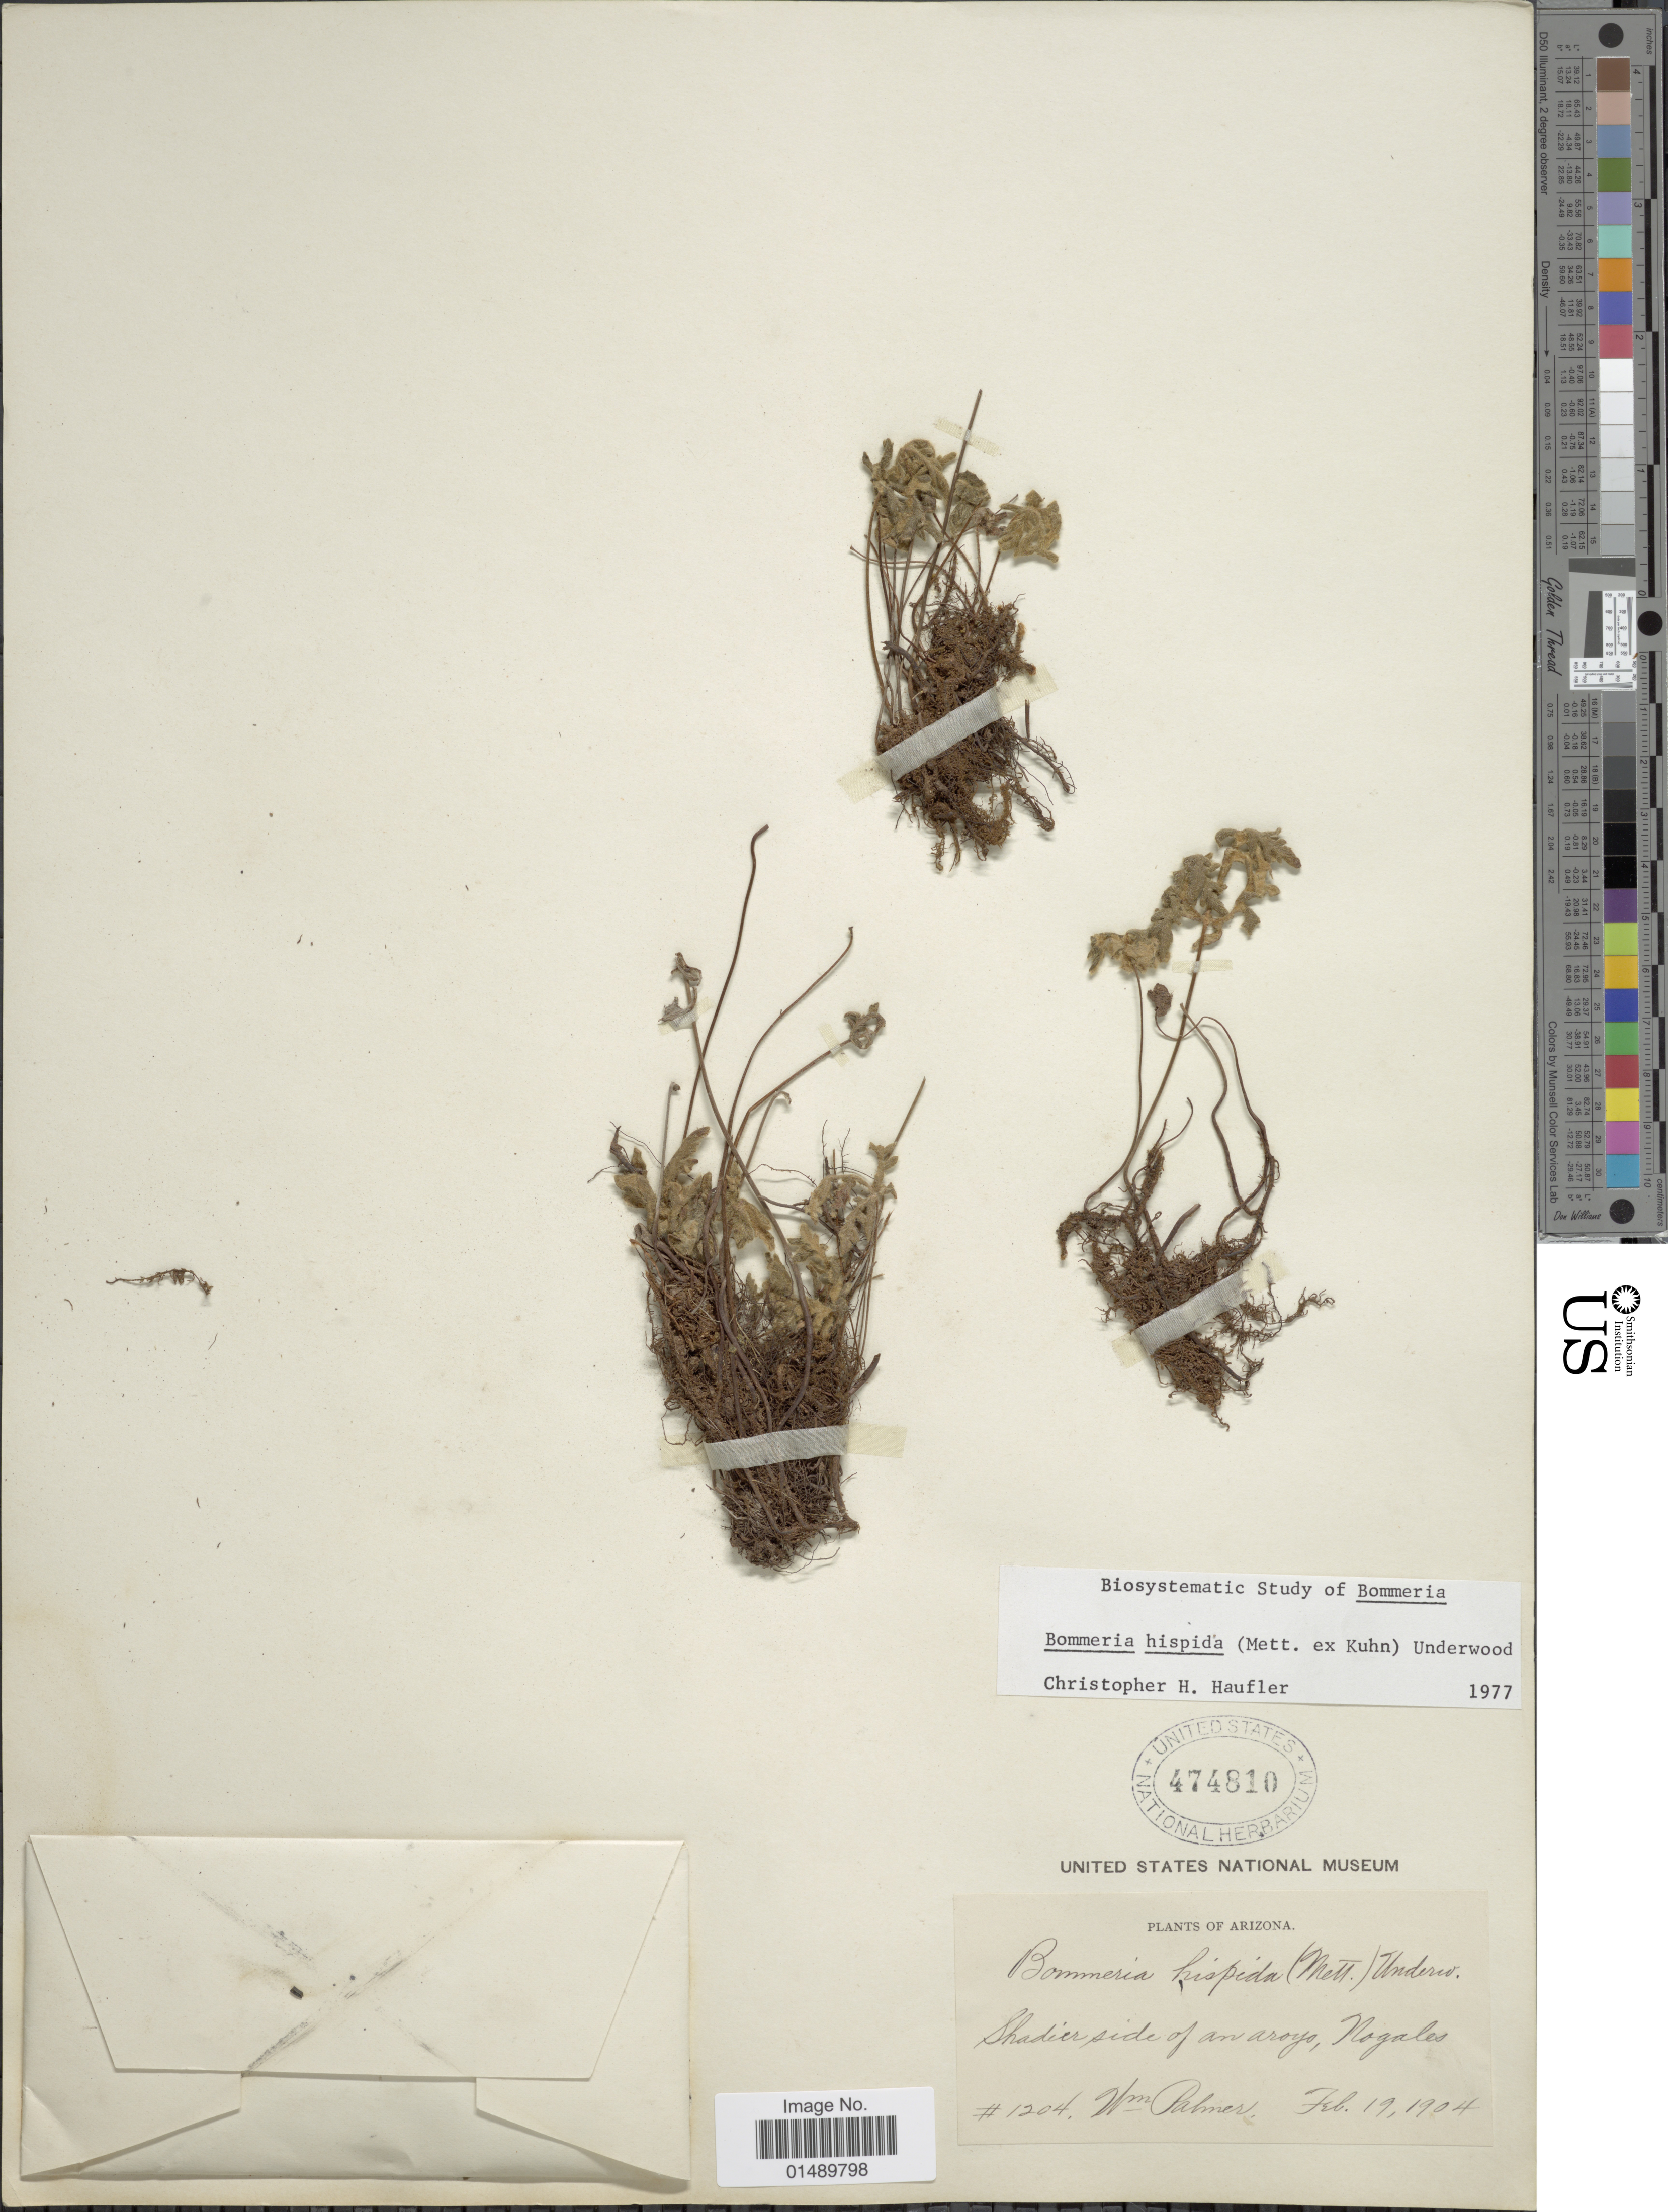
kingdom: Plantae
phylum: Tracheophyta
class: Polypodiopsida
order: Polypodiales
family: Pteridaceae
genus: Bommeria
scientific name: Bommeria hispida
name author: (Mett. ex Kuhn) Underw.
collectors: W. Palmer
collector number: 1204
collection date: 1904-02-19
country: United States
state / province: Arizona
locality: Arizona, Shadier side of an aroyo, Nogales.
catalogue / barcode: US 474810